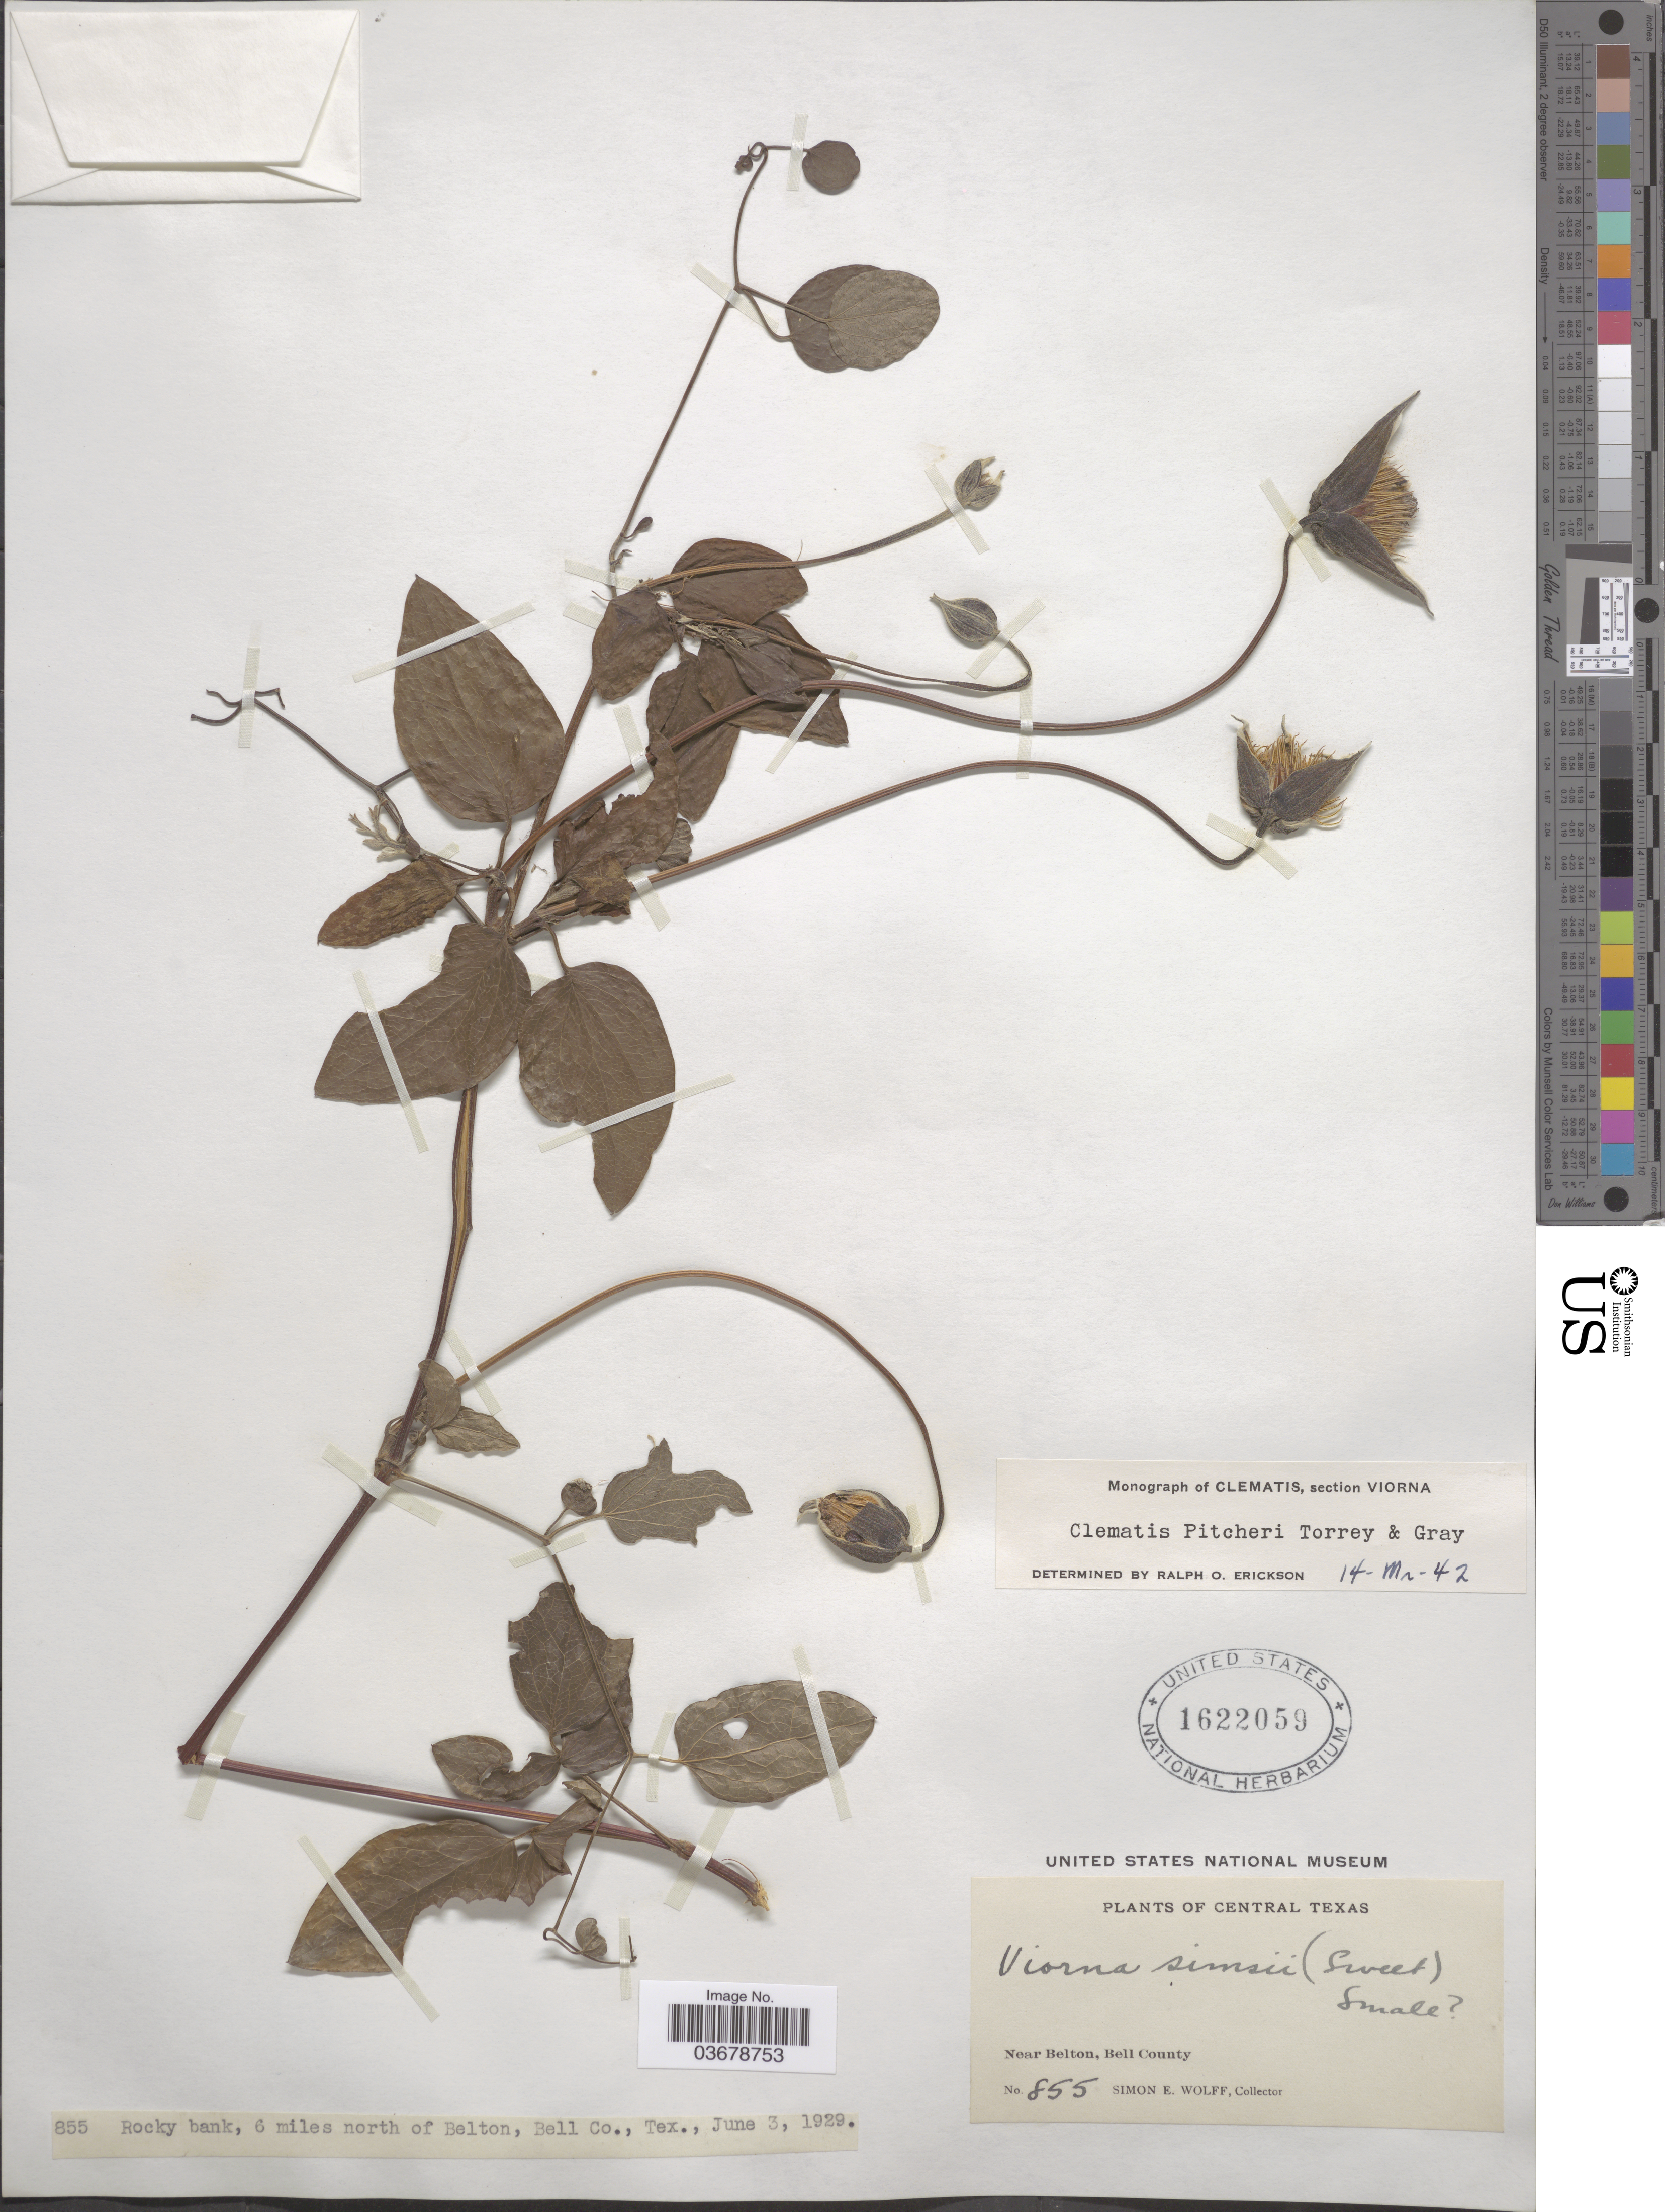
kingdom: Plantae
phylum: Tracheophyta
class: Magnoliopsida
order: Ranunculales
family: Ranunculaceae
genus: Clematis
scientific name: Clematis viorna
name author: L.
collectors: S. E. Wolff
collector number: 855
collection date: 1929-06-03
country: United States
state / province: Texas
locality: Central Texas. 6 miles north of Belton, Bell County. Near Belton.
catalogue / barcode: US 1622059